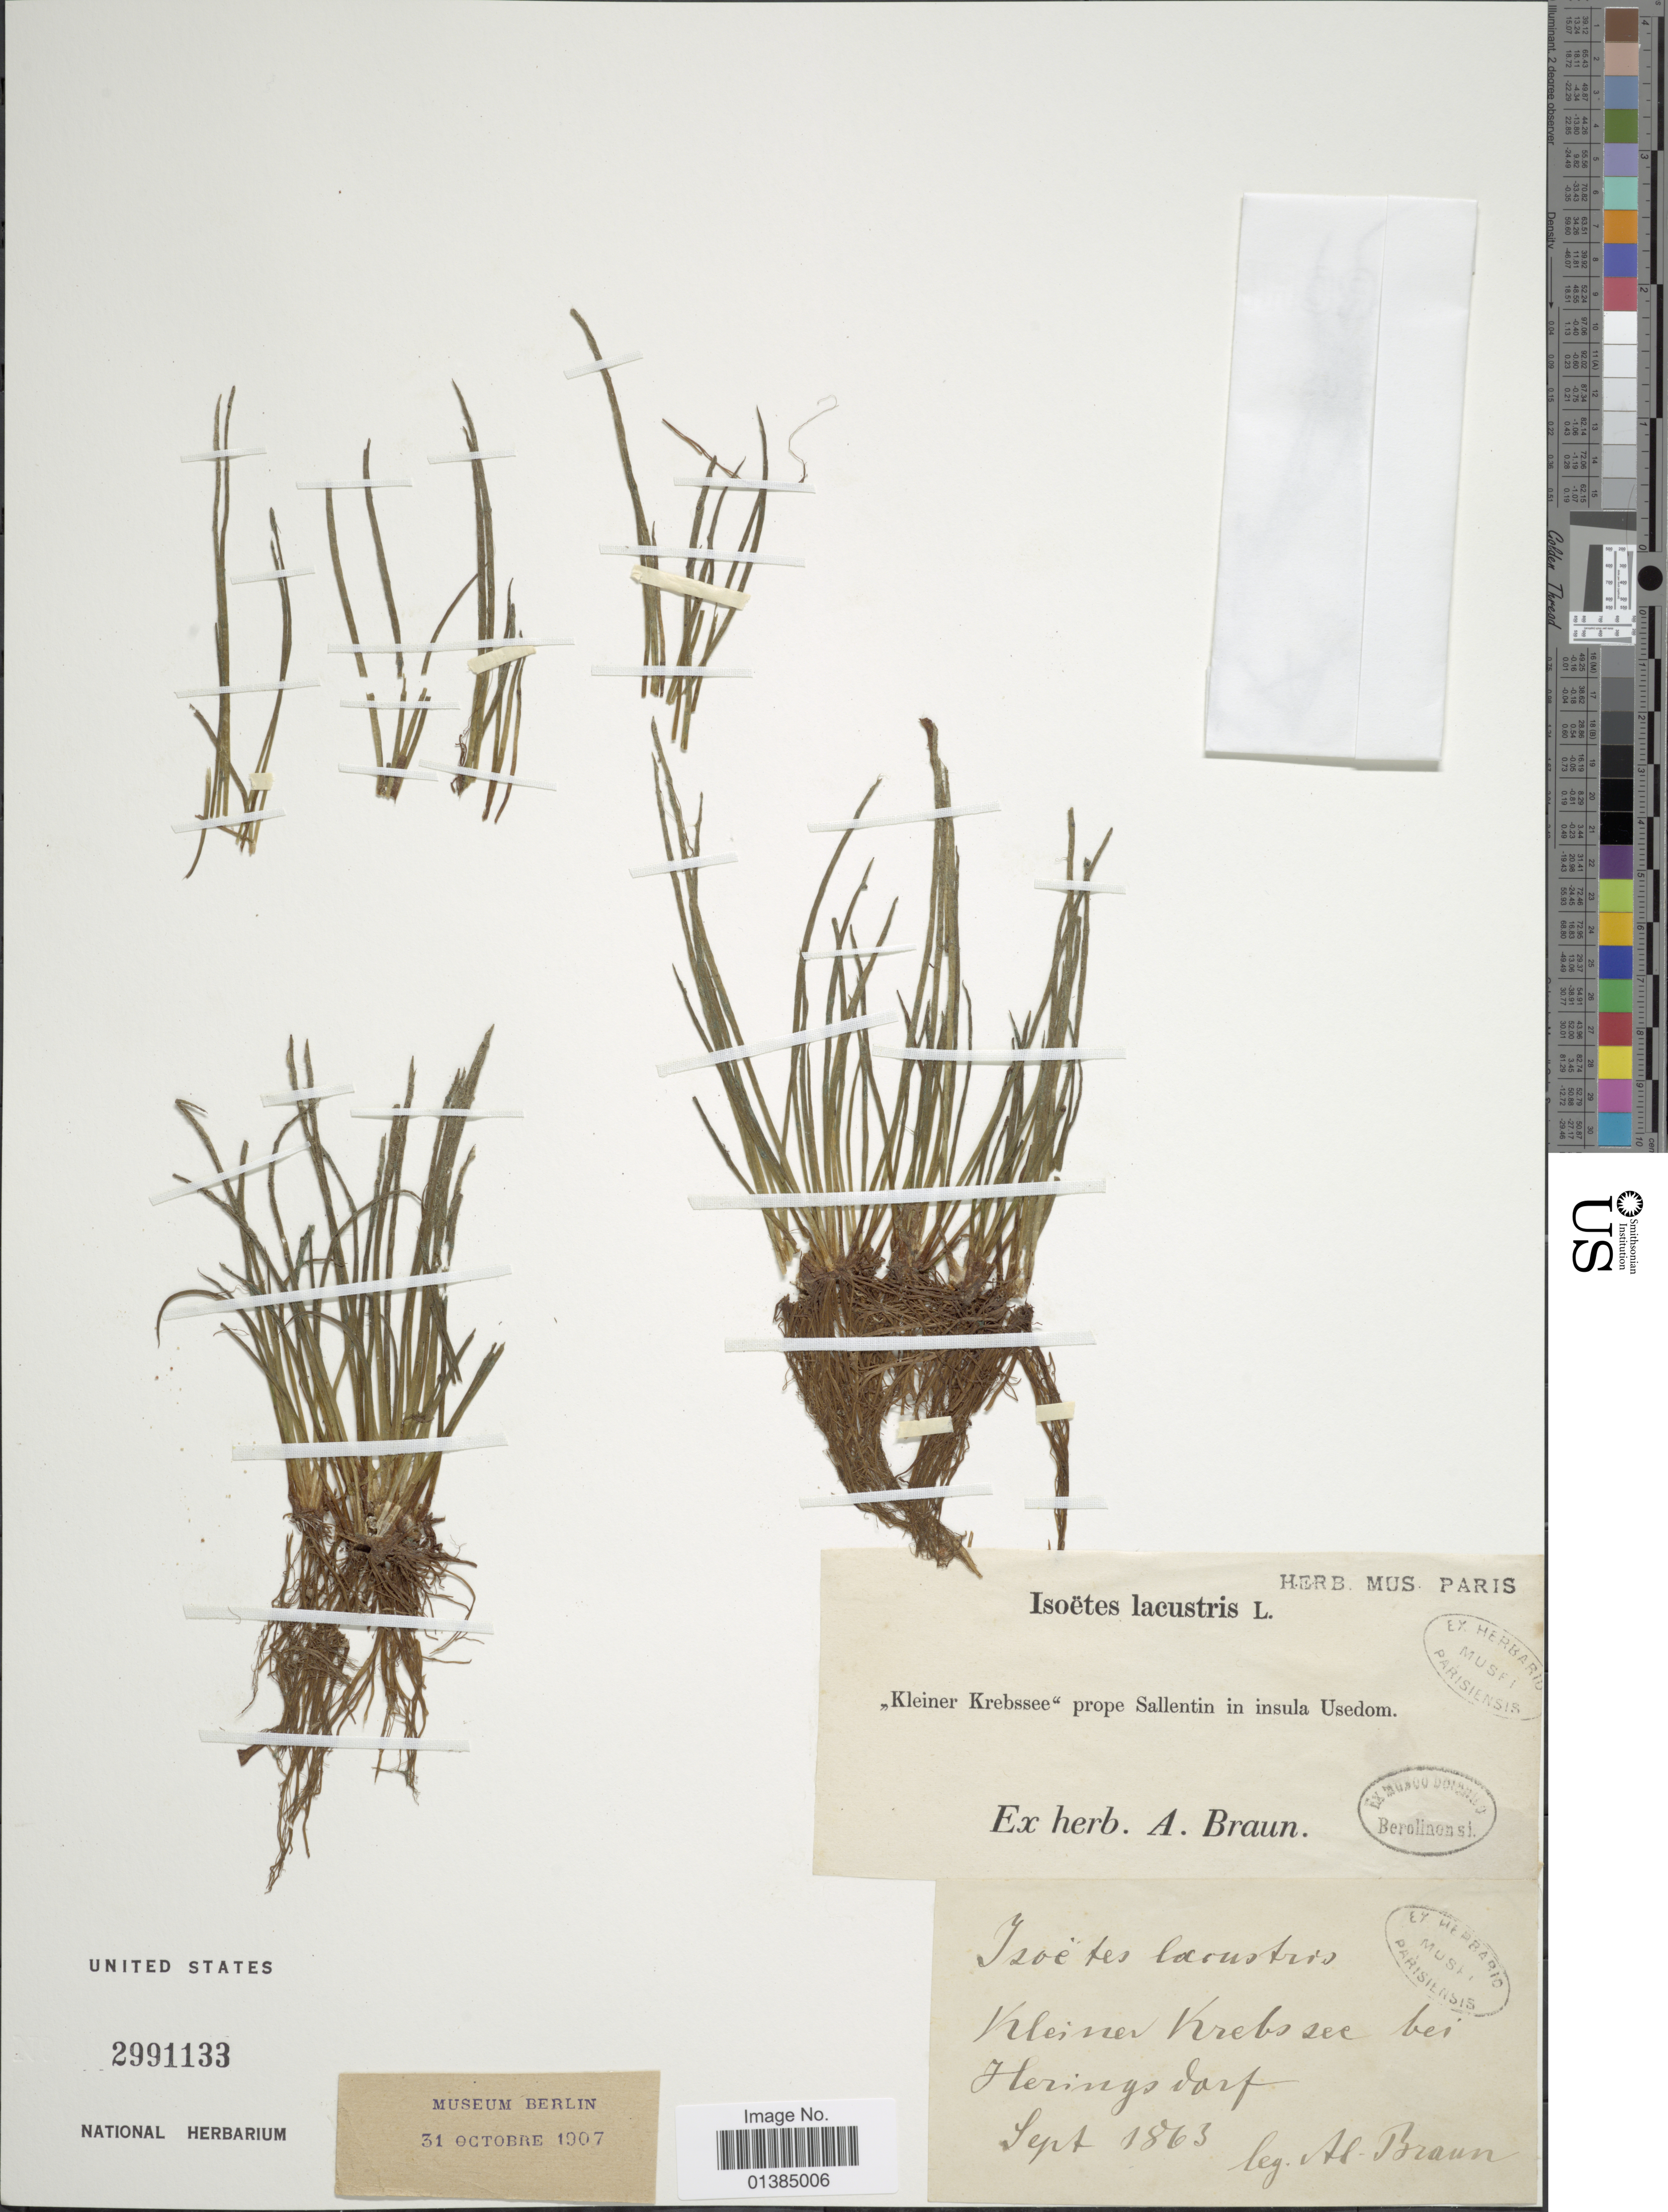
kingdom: Plantae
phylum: Tracheophyta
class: Lycopodiopsida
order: Isoetales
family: Isoetaceae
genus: Isoetes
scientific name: Isoetes lacustris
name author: L.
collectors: A. Braun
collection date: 1863-09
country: Germany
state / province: Mecklenburg-Vorpommern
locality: Kleiner Krebssee bei Heringsdorf.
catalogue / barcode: US 2991133